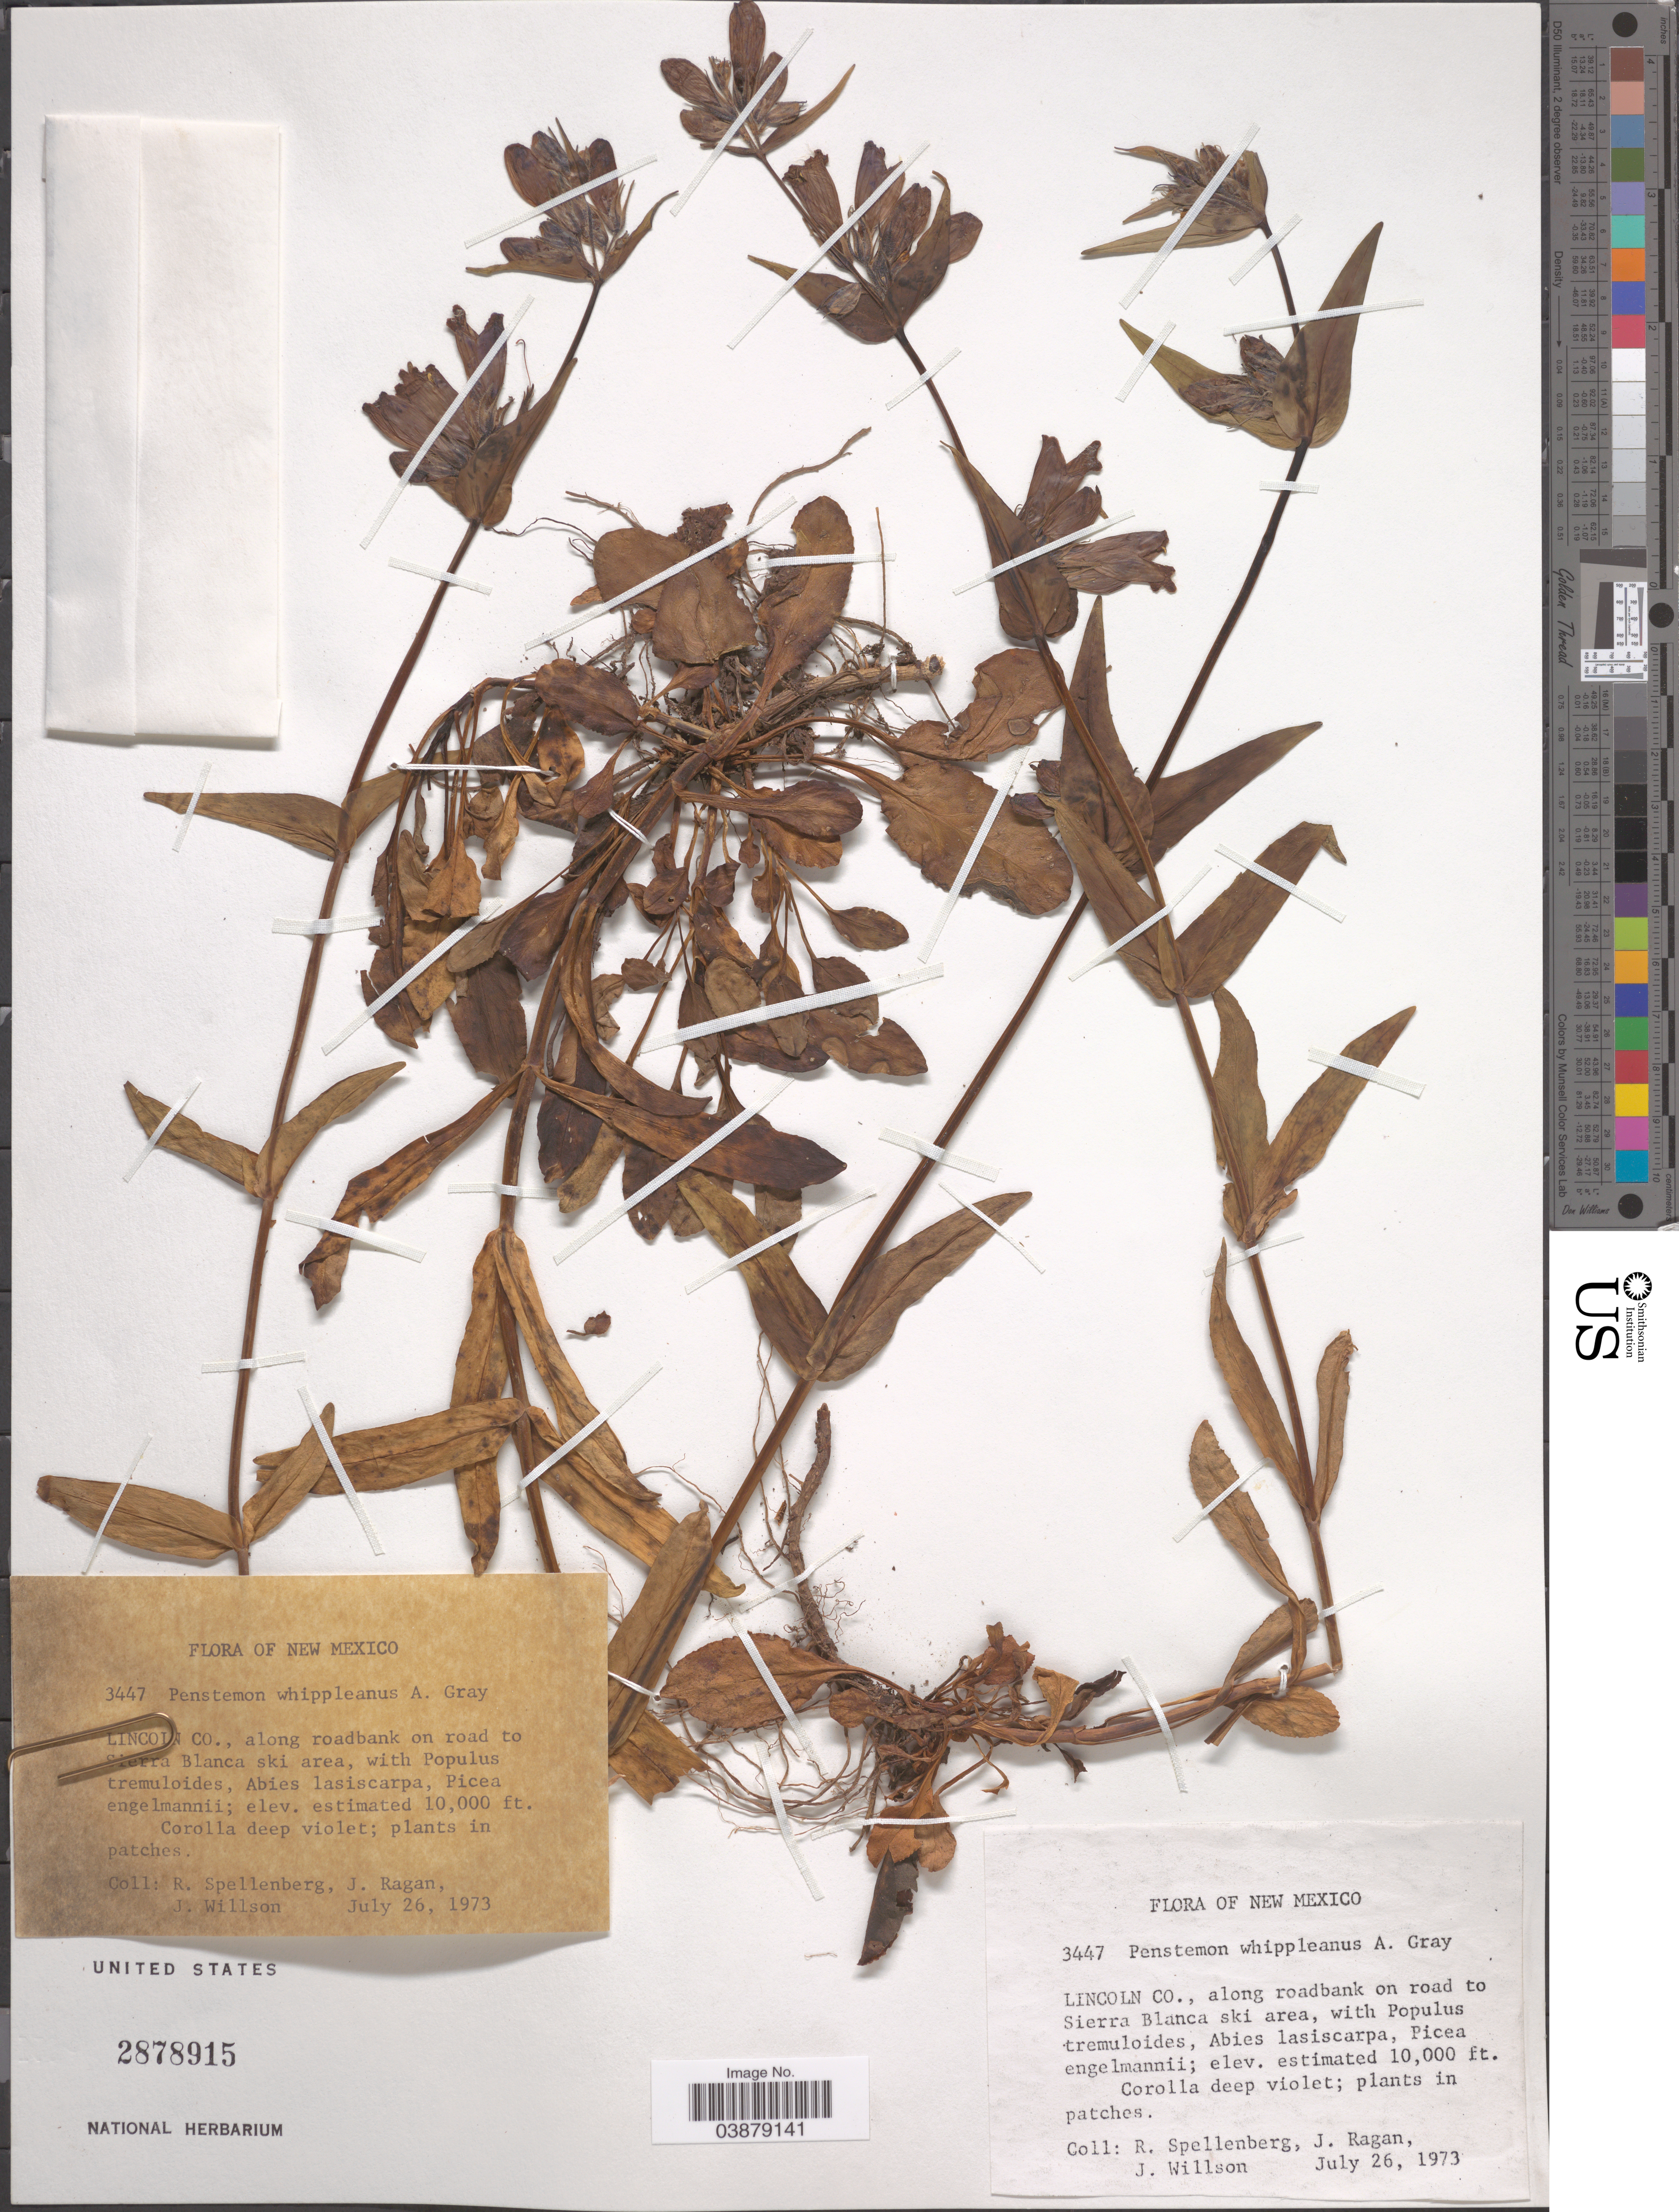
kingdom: Plantae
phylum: Tracheophyta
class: Magnoliopsida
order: Lamiales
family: Plantaginaceae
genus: Penstemon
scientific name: Penstemon whippleanus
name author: A. Gray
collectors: R. Spellenberg, J. Ragan & J. Willson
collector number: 3447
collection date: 1973-07-26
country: United States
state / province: New Mexico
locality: Lincoln Co., along roadbank on road to Sierra Blanca ski area.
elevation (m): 3048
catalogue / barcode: US 2878915